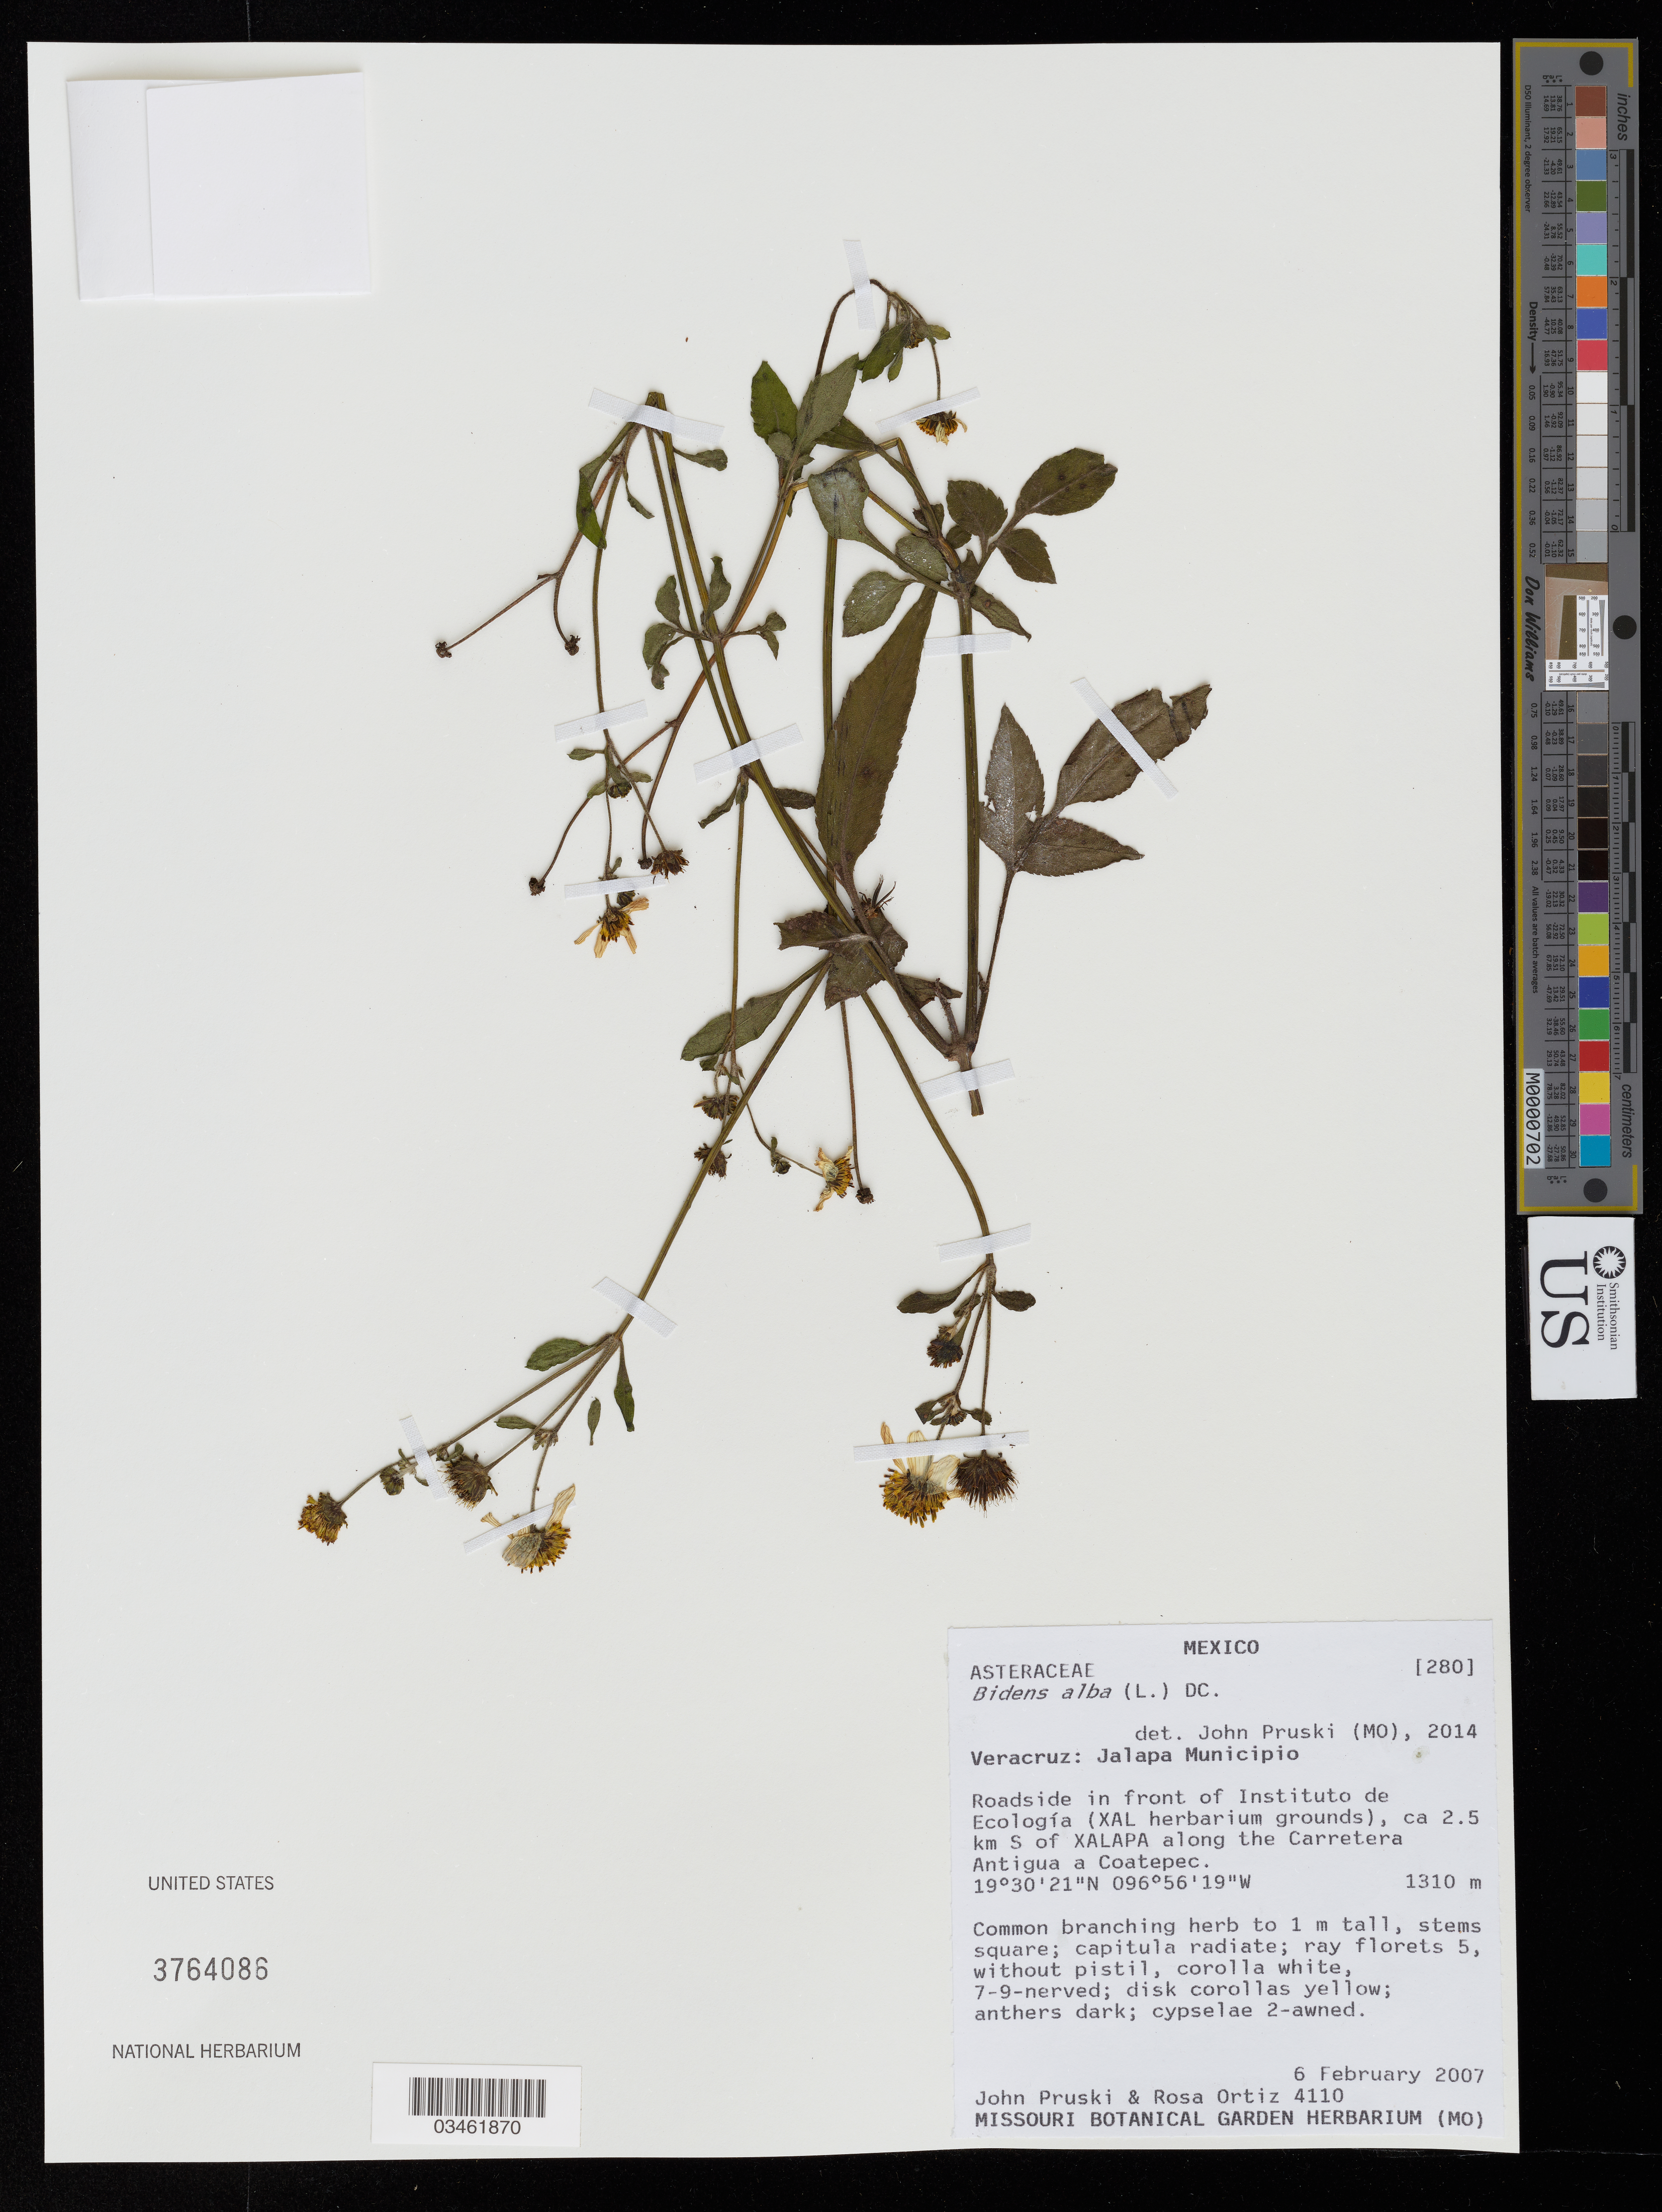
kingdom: Plantae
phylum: Tracheophyta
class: Magnoliopsida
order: Asterales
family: Asteraceae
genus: Bidens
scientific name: Bidens alba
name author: (L.) DC.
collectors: J. Pruski & R. Ortíz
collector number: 4110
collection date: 2007-02-06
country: Mexico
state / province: Veracruz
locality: Jalapa Municipio. Roadside in front of Instituto de Ecología (XAL herbarium grounds), ca 2.5 km S of XALAPA along the Carretera Antigua a Coatepec.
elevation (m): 1310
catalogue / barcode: US 3764086